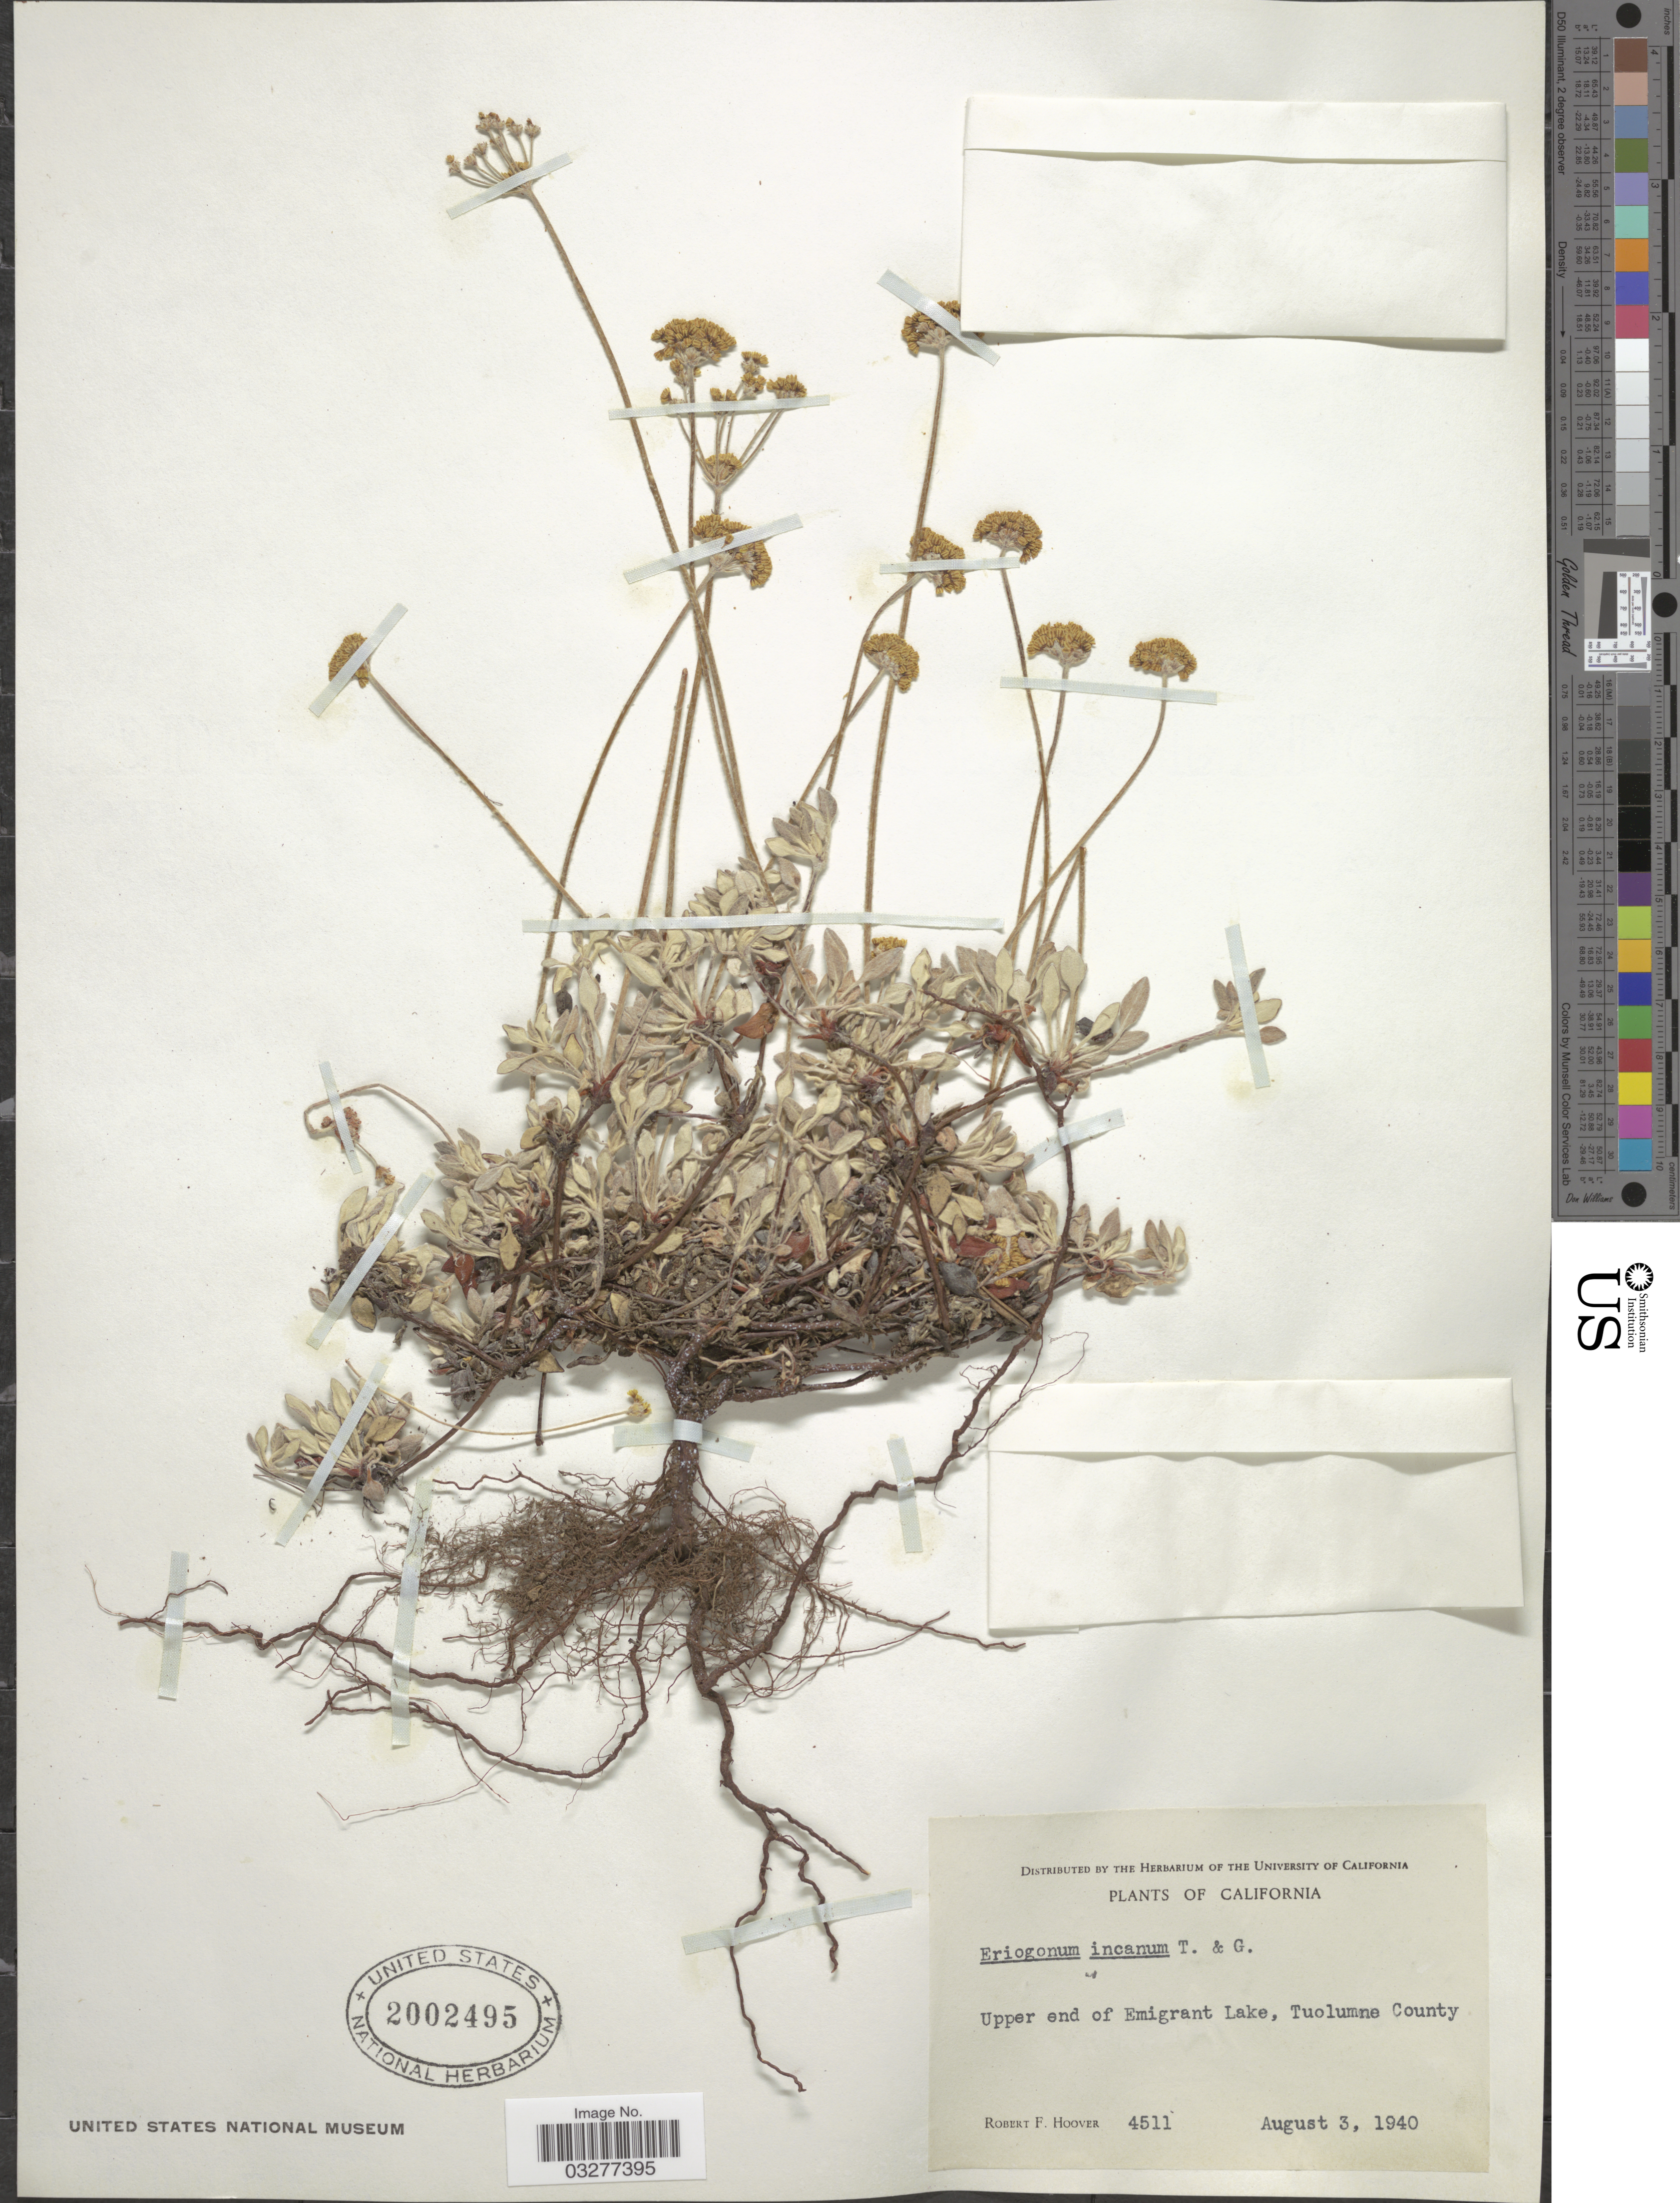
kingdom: Plantae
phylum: Tracheophyta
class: Magnoliopsida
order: Caryophyllales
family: Polygonaceae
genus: Eriogonum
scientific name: Eriogonum incanum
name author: Torr. & A. Gray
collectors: R. F. Hoover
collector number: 4511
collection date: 1940-08-03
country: United States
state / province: California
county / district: Tuolumne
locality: Upper end of Emigrant Lake, Tuolumne County.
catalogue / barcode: US 2002495